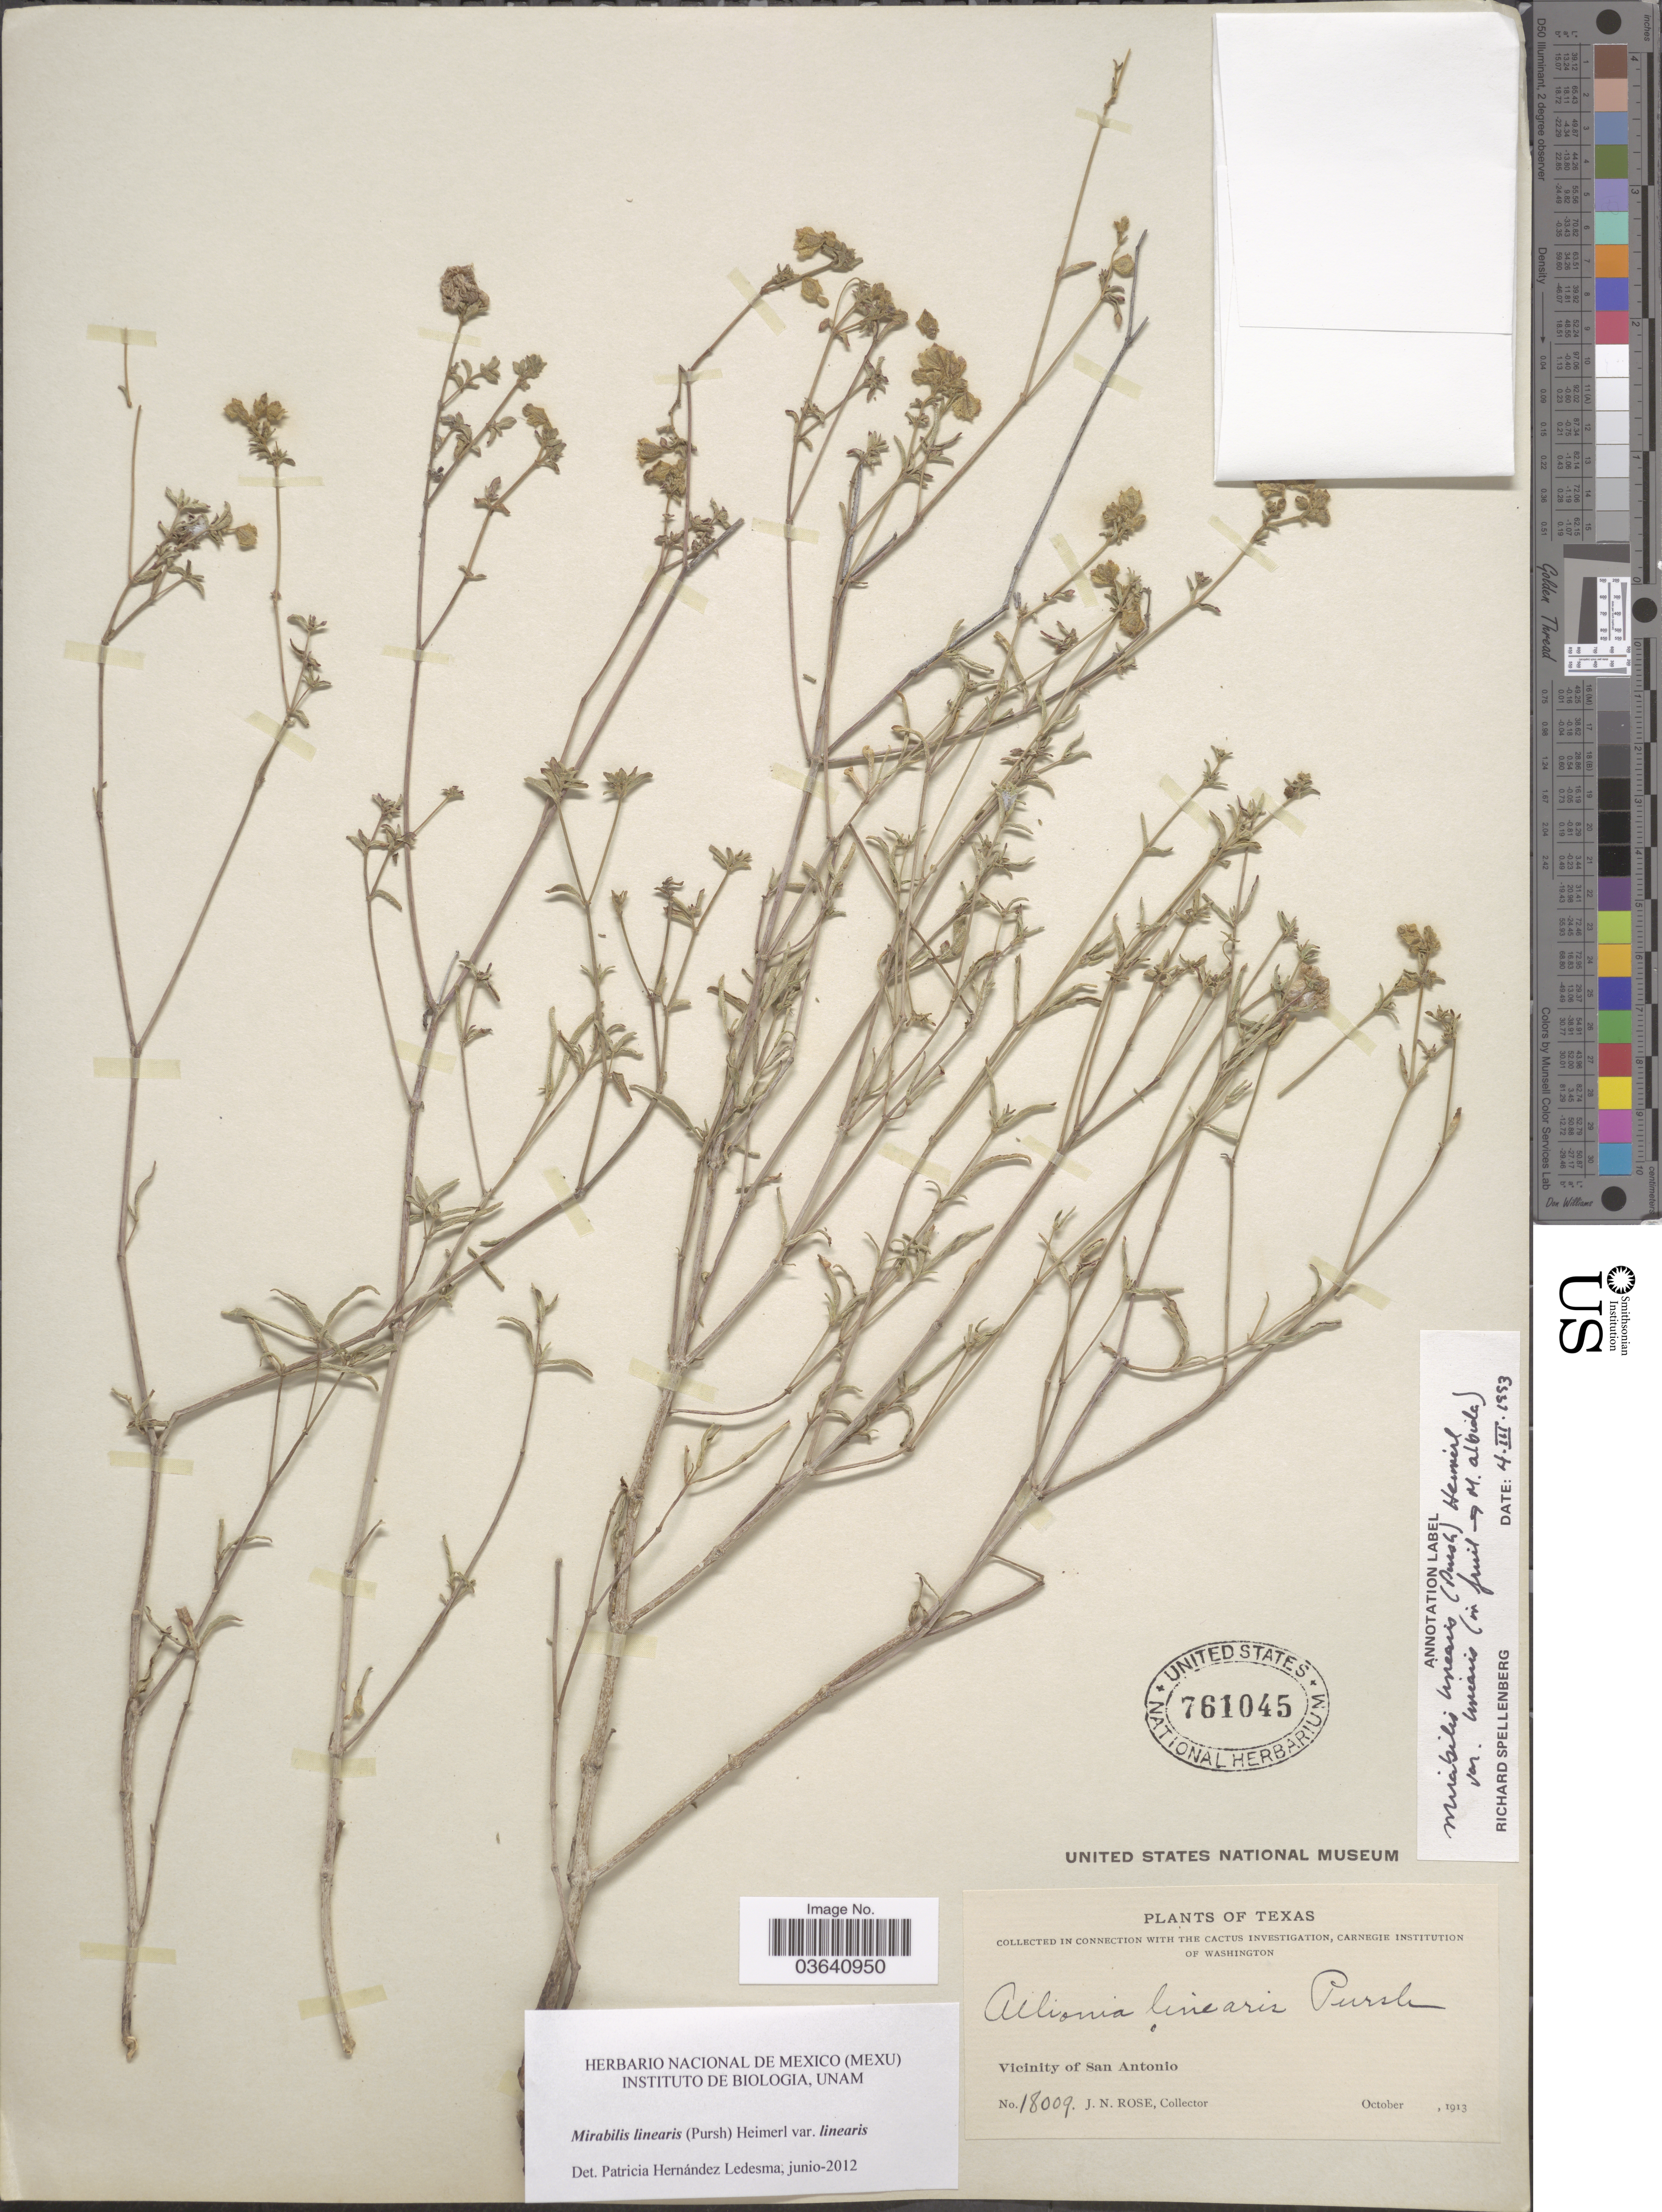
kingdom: Plantae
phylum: Tracheophyta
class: Magnoliopsida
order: Caryophyllales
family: Nyctaginaceae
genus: Mirabilis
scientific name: Mirabilis linearis var. linearis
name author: (Pursh) Heimerl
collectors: J. N. Rose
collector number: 18009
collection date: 1913-10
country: United States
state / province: Texas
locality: Vicinity of San Antonio.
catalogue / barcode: US 761045